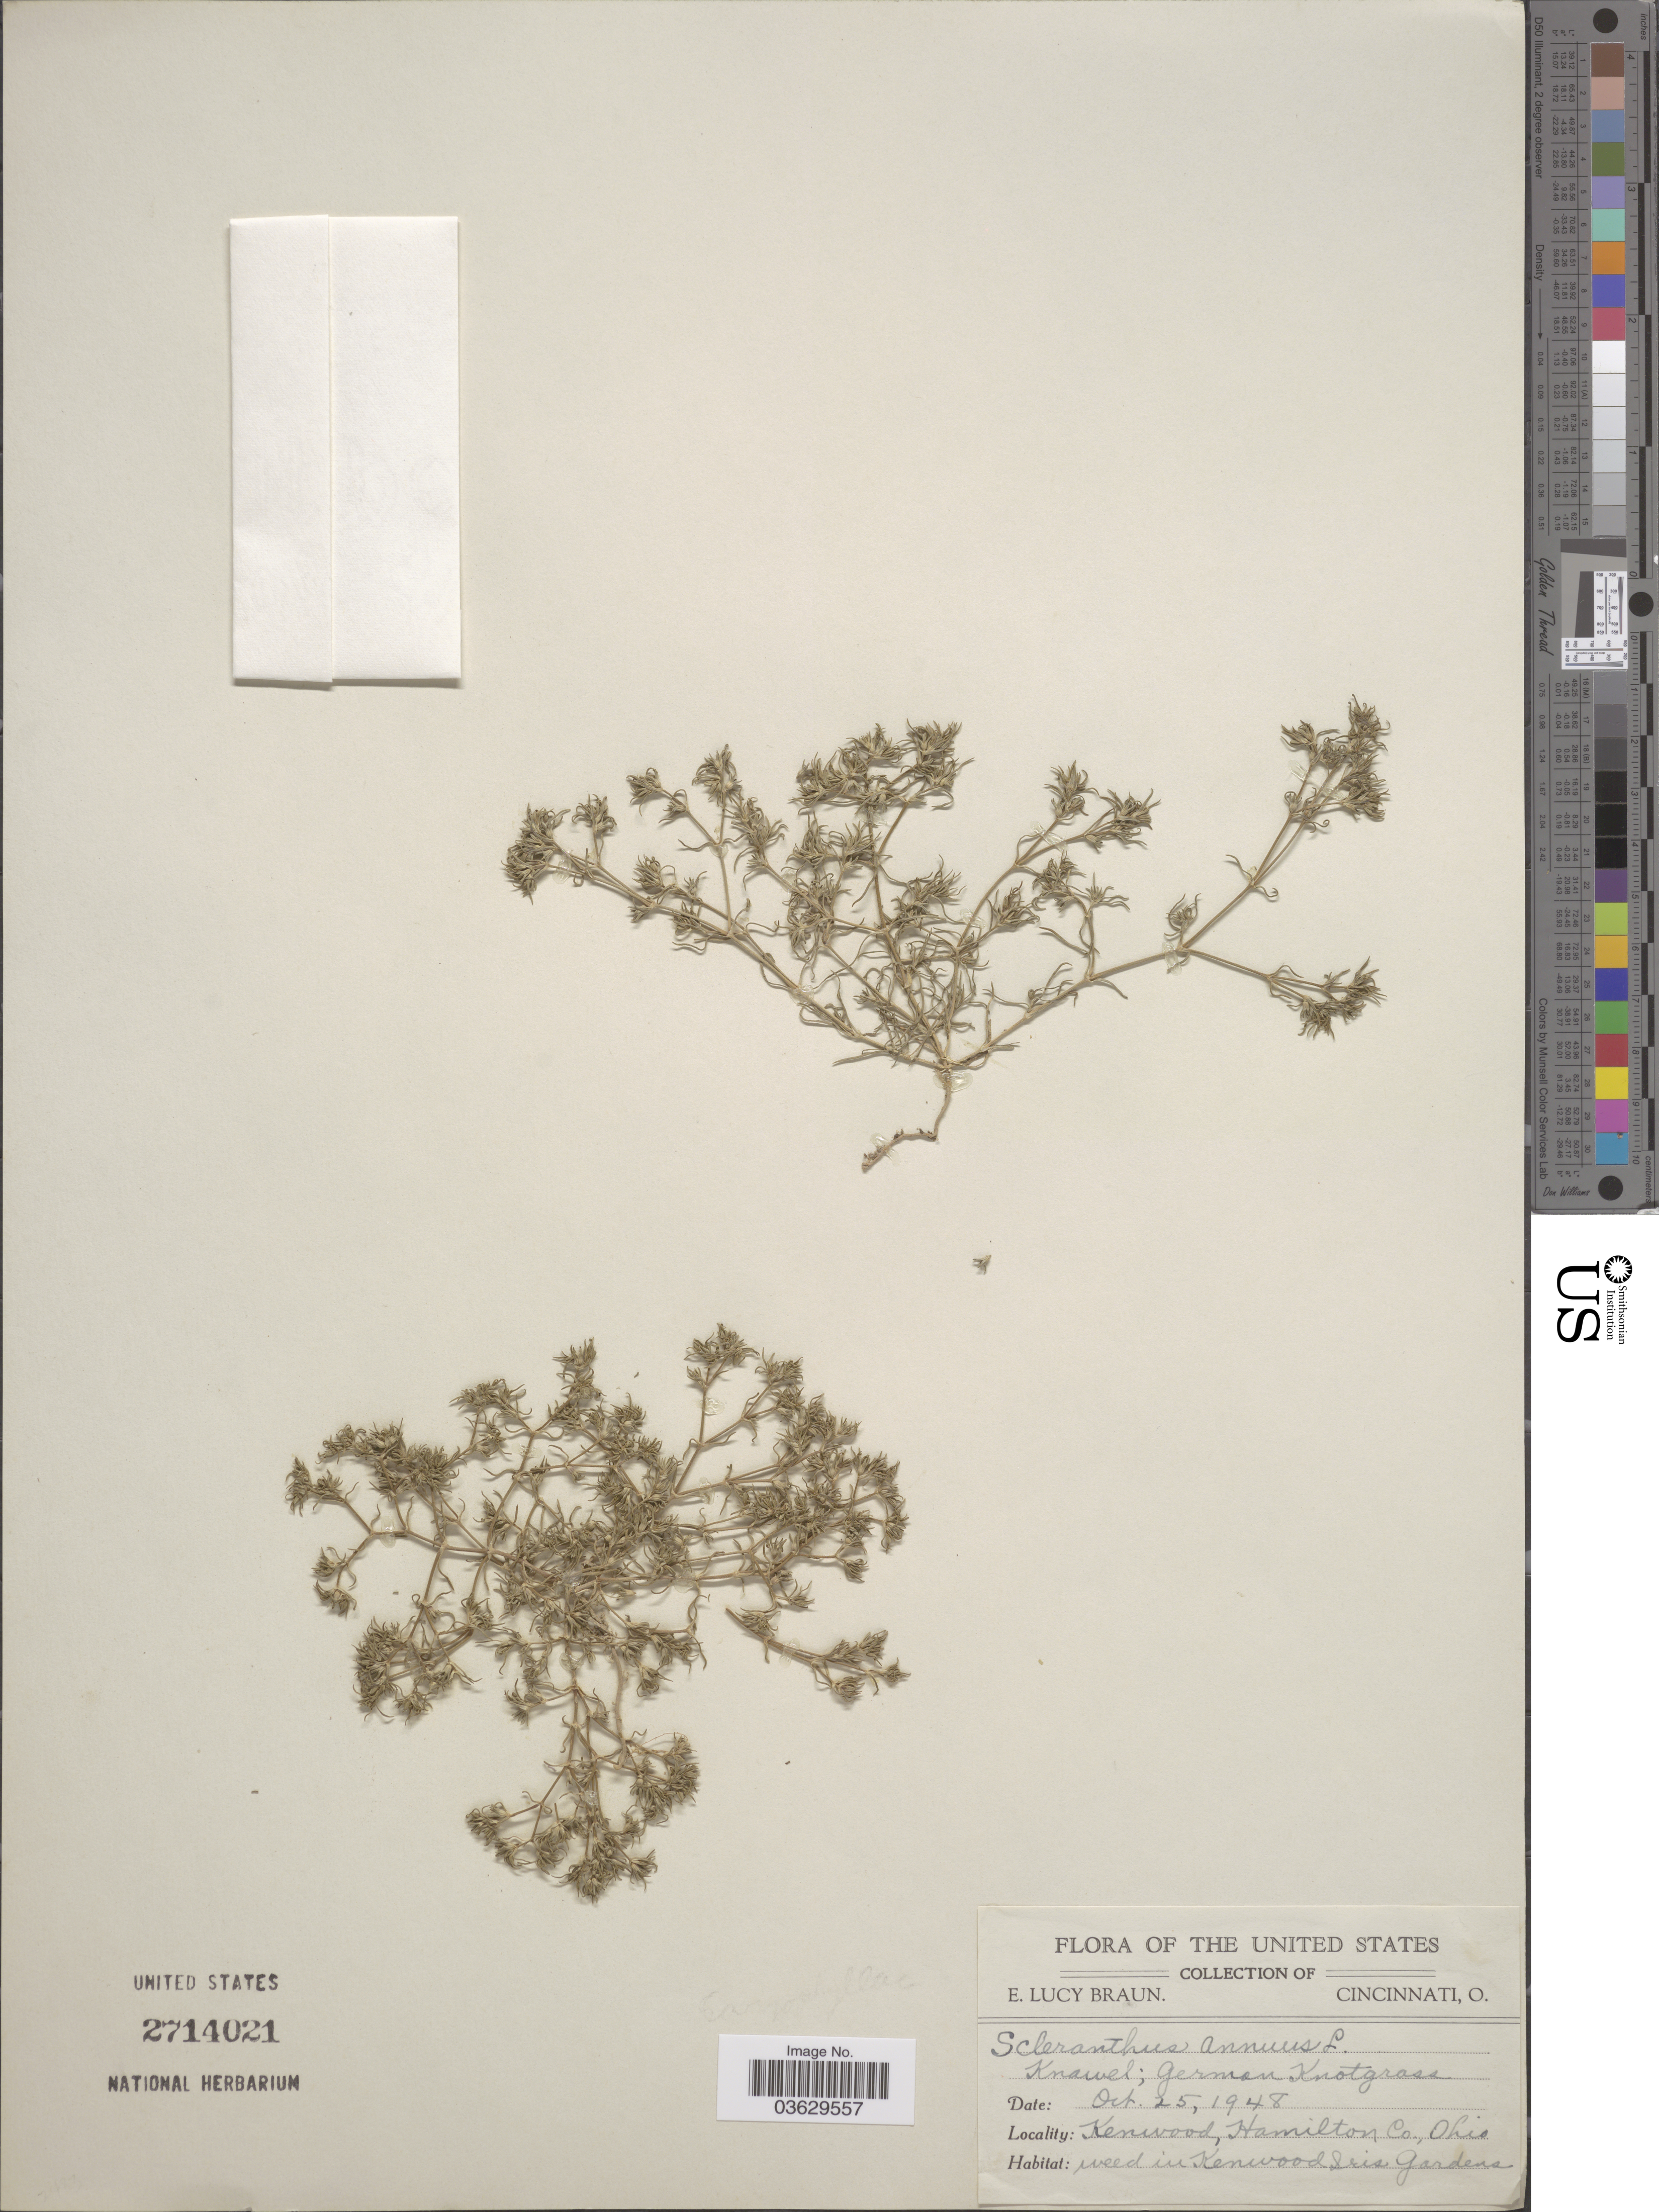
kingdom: Plantae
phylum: Tracheophyta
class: Magnoliopsida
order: Caryophyllales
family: Caryophyllaceae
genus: Scleranthus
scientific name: Scleranthus annuus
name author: L.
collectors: E. L. Braun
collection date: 1948-10-25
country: United States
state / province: Ohio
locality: Kenwood, Hamilton Co. Weed in Kenwood Iris Gardens.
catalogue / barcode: US 2714021